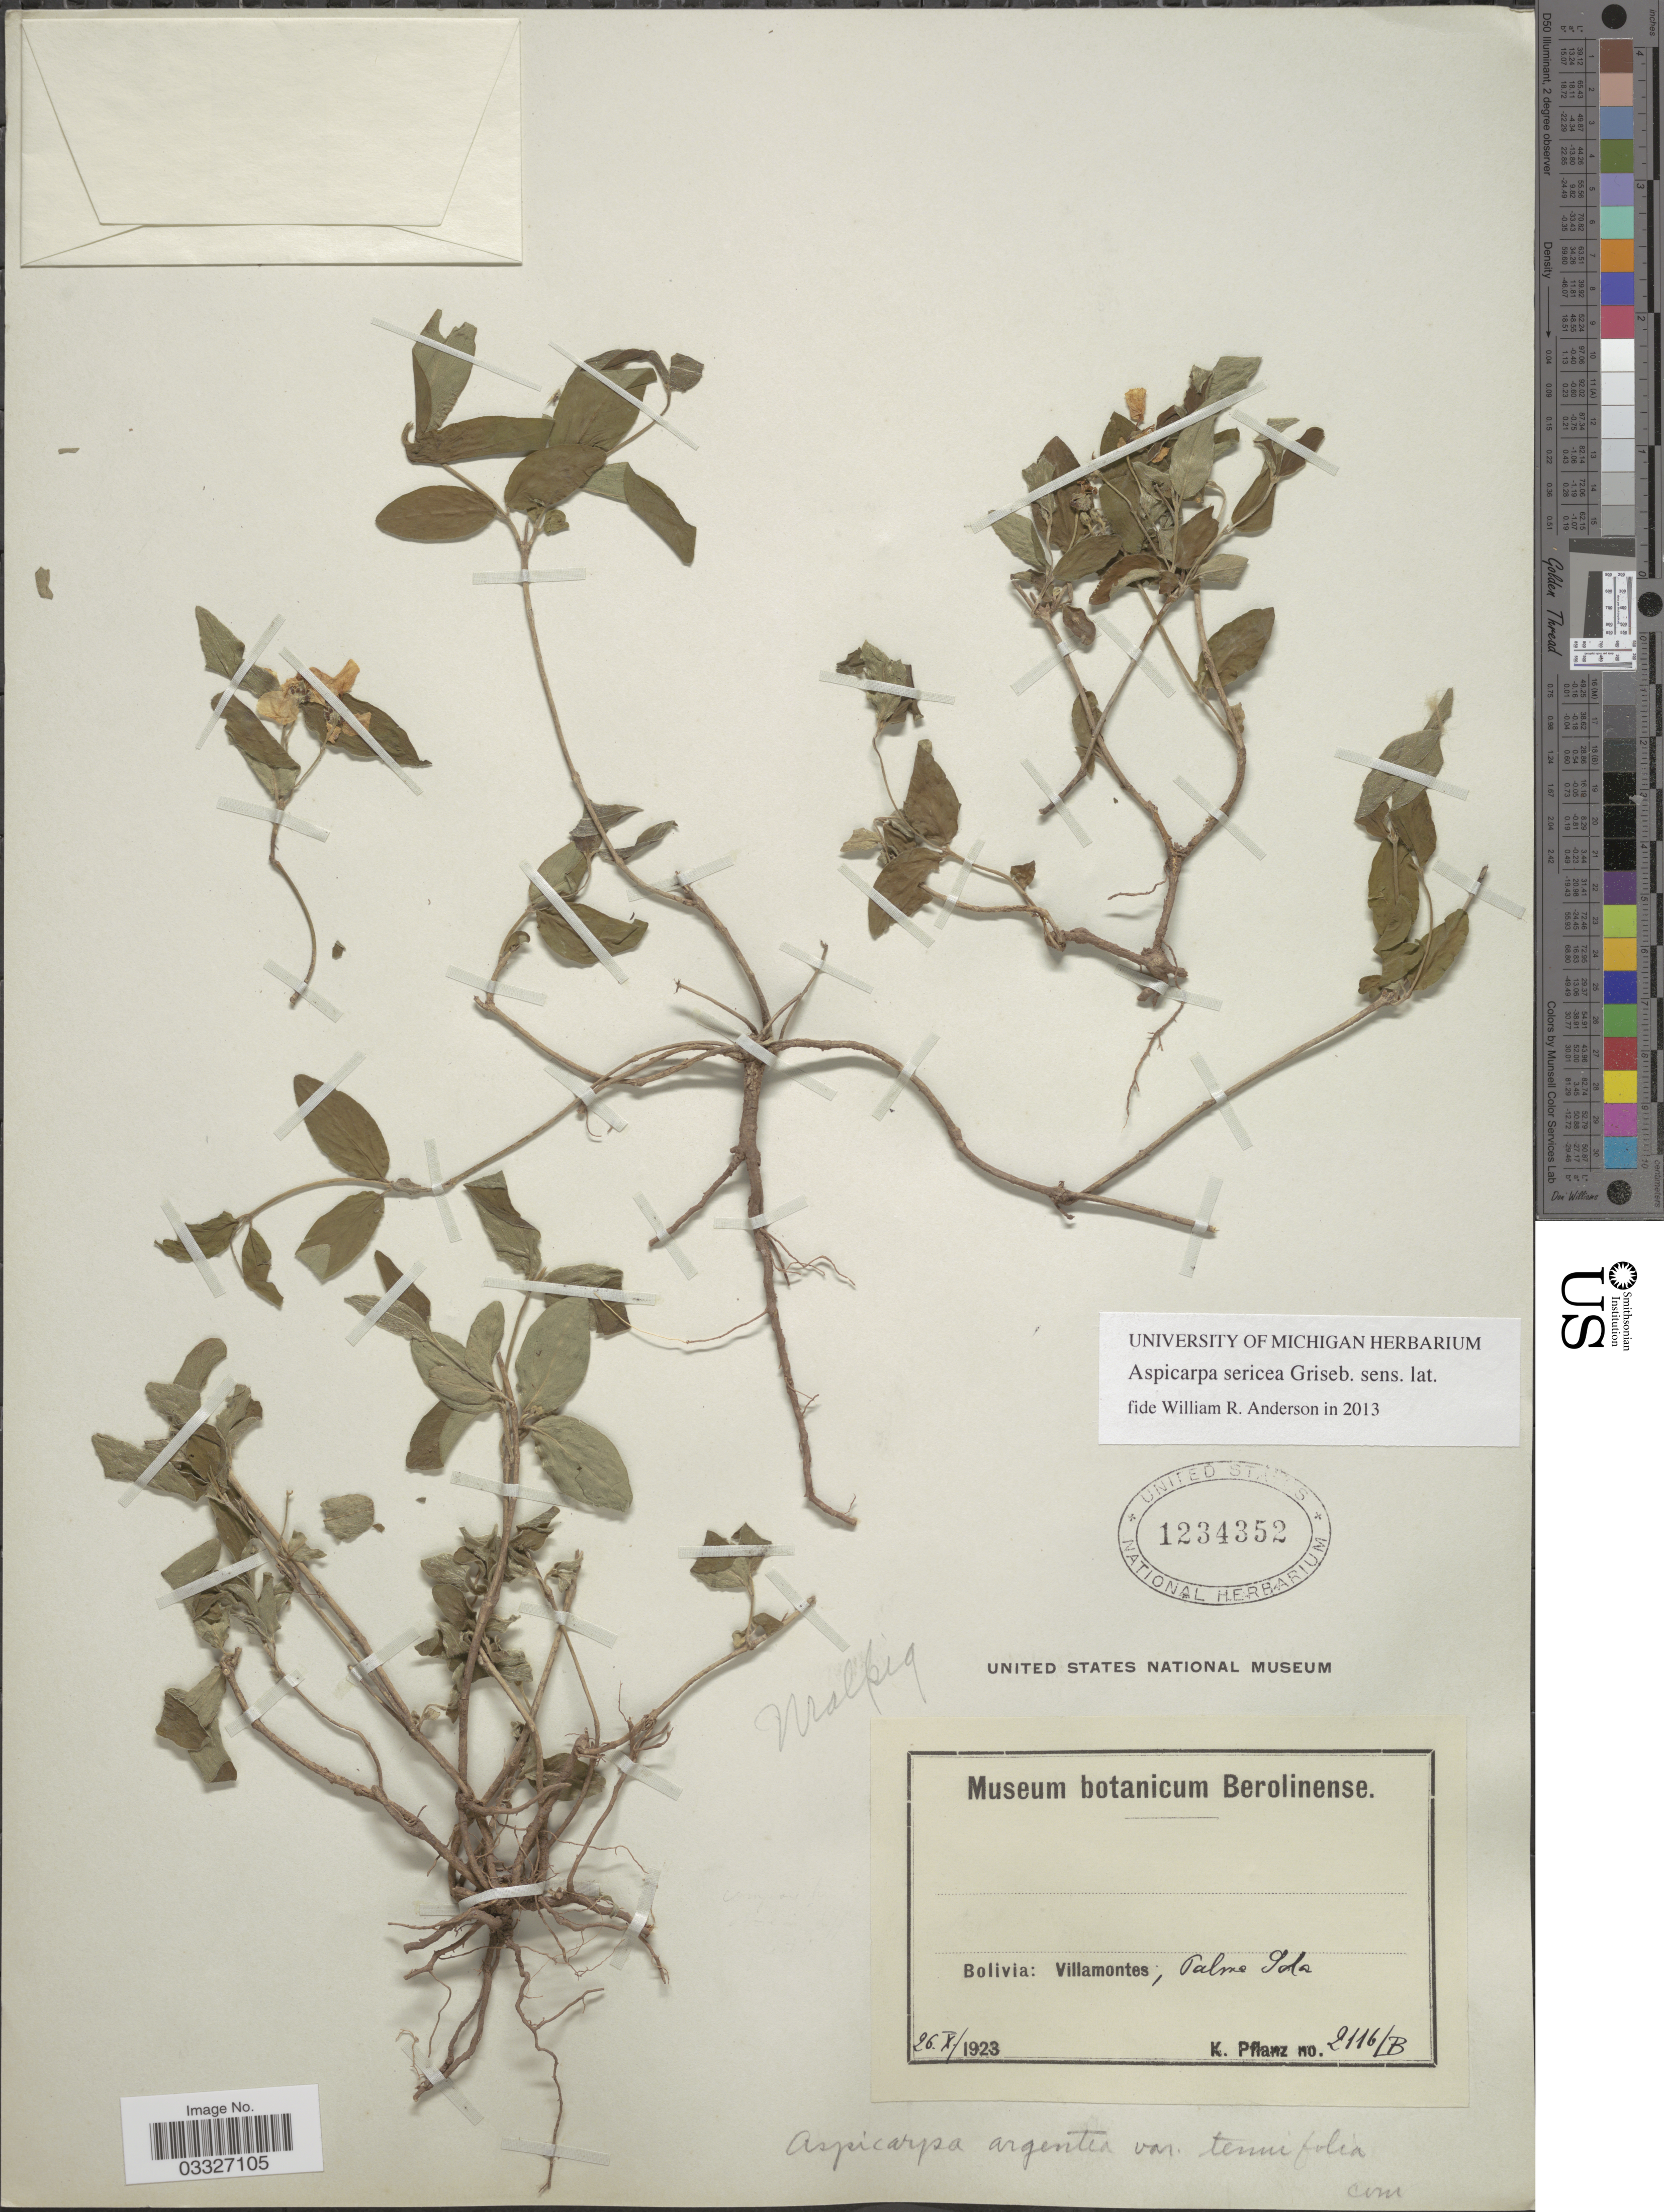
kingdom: Plantae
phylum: Tracheophyta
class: Magnoliopsida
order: Malpighiales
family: Malpighiaceae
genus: Aspicarpa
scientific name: Aspicarpa sericea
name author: Griseb.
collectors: K. Pflanz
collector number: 2116/B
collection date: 1923-10-26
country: Bolivia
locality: Villamontes; Palma Sola.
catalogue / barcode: US 1234352